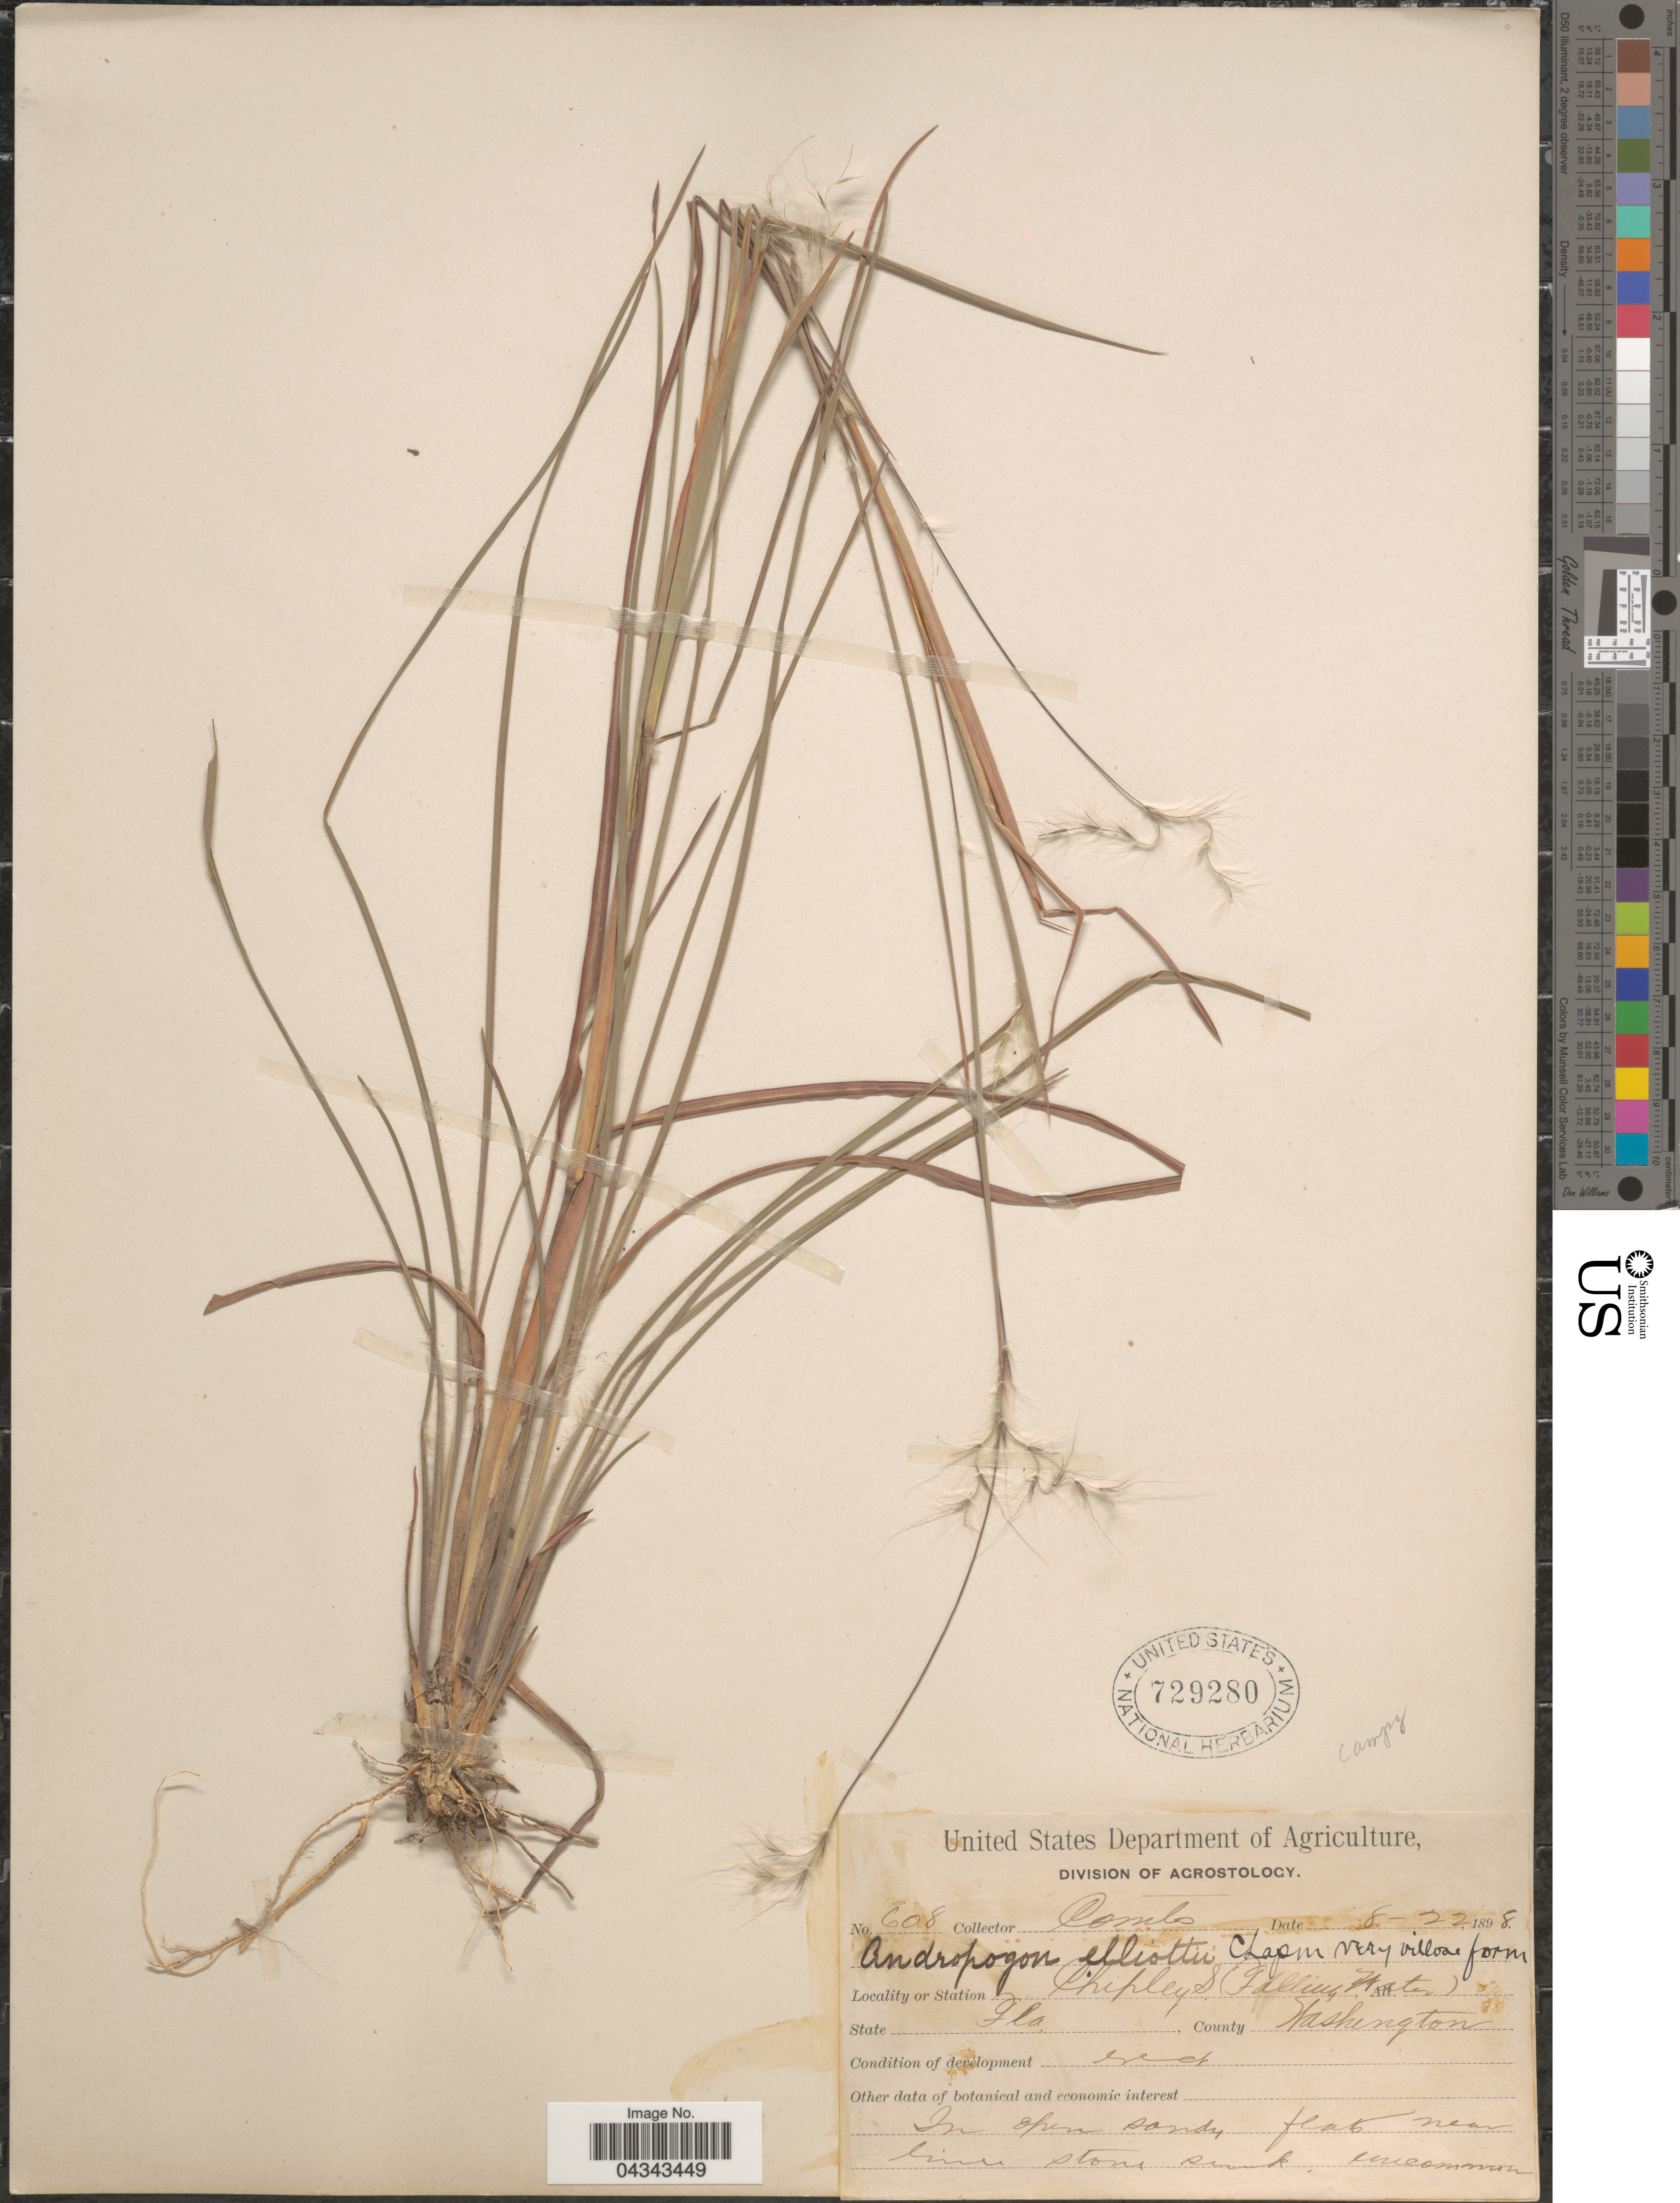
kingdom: Plantae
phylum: Tracheophyta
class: Liliopsida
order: Poales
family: Poaceae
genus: Andropogon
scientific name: Andropogon gyrans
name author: Ashe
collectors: -. Combs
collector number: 608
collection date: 1898-08-22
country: United States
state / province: Florida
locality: Chipley & (Falling Water). County Washington.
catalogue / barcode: US 729280